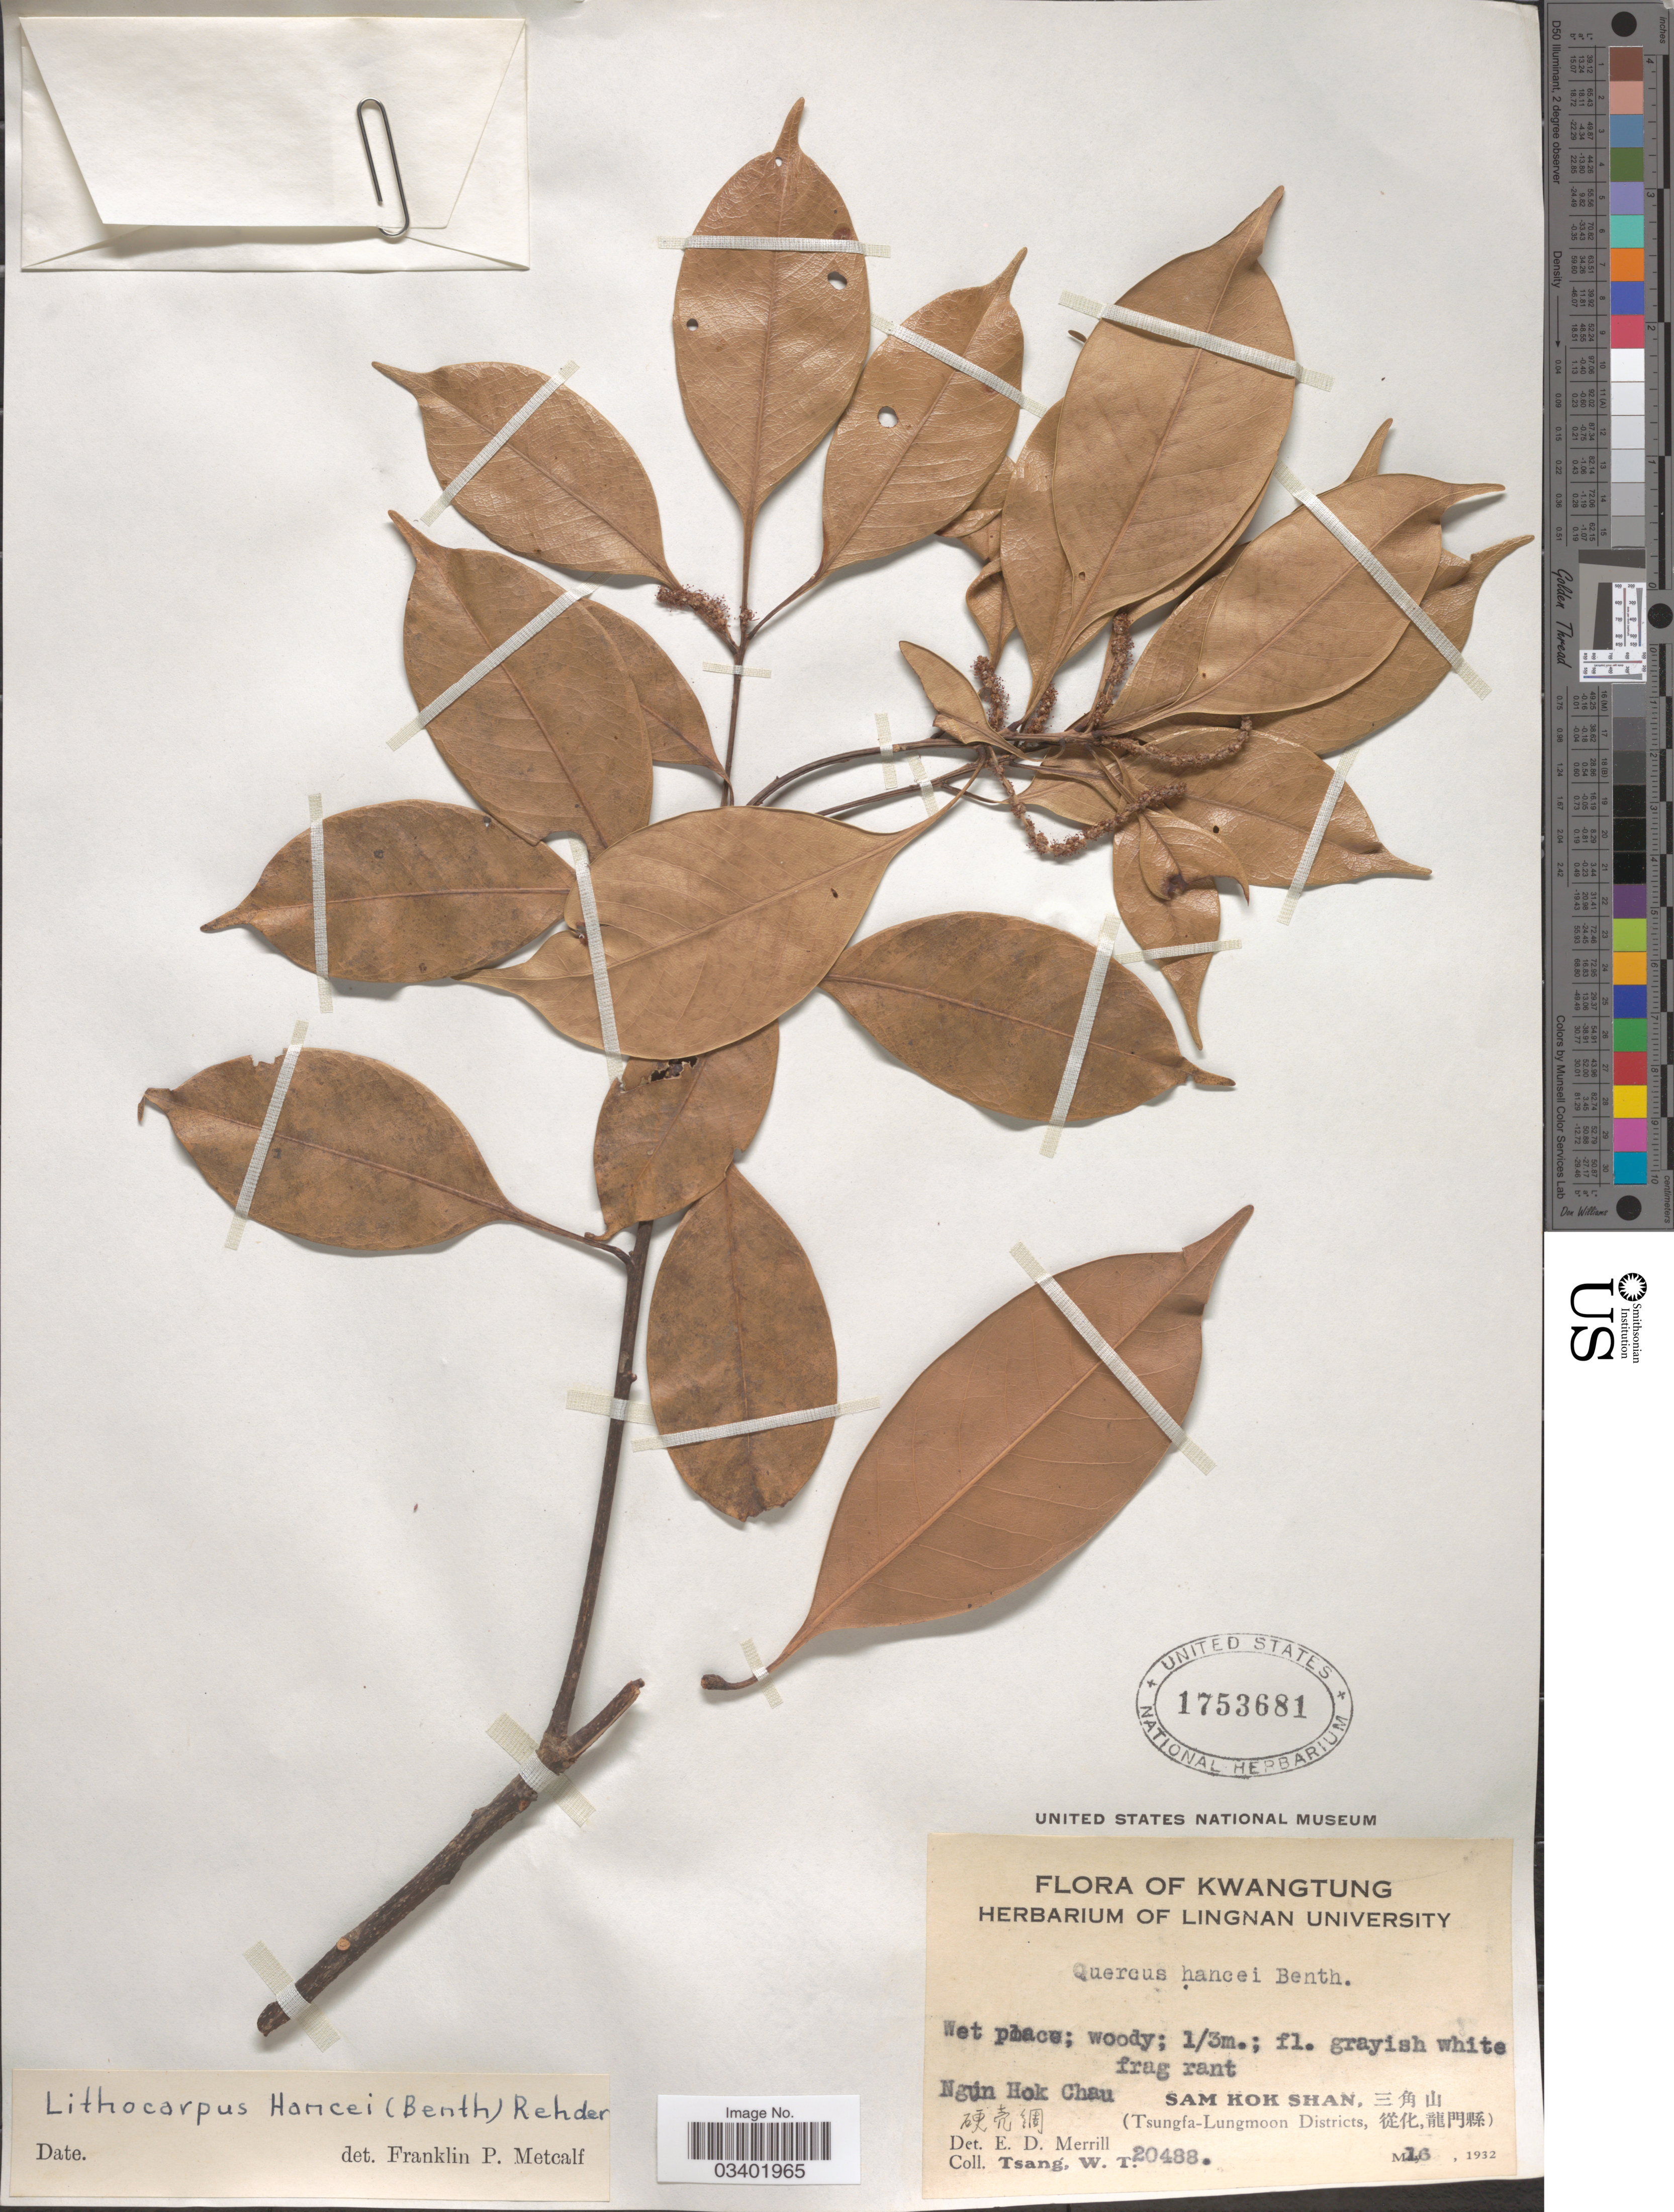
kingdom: Plantae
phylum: Tracheophyta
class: Magnoliopsida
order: Fagales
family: Fagaceae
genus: Lithocarpus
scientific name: Lithocarpus hancei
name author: (Benth.) Rehder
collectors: W. T. Tsang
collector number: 20488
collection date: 1932-05-16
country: China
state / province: Guangdong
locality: Kwangtung. Ngun Hok Chau. X. [unsure placement] Sam Kok Shan, X. (Tsungfa-Lungmoon Districts, X).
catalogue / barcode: US 1753681